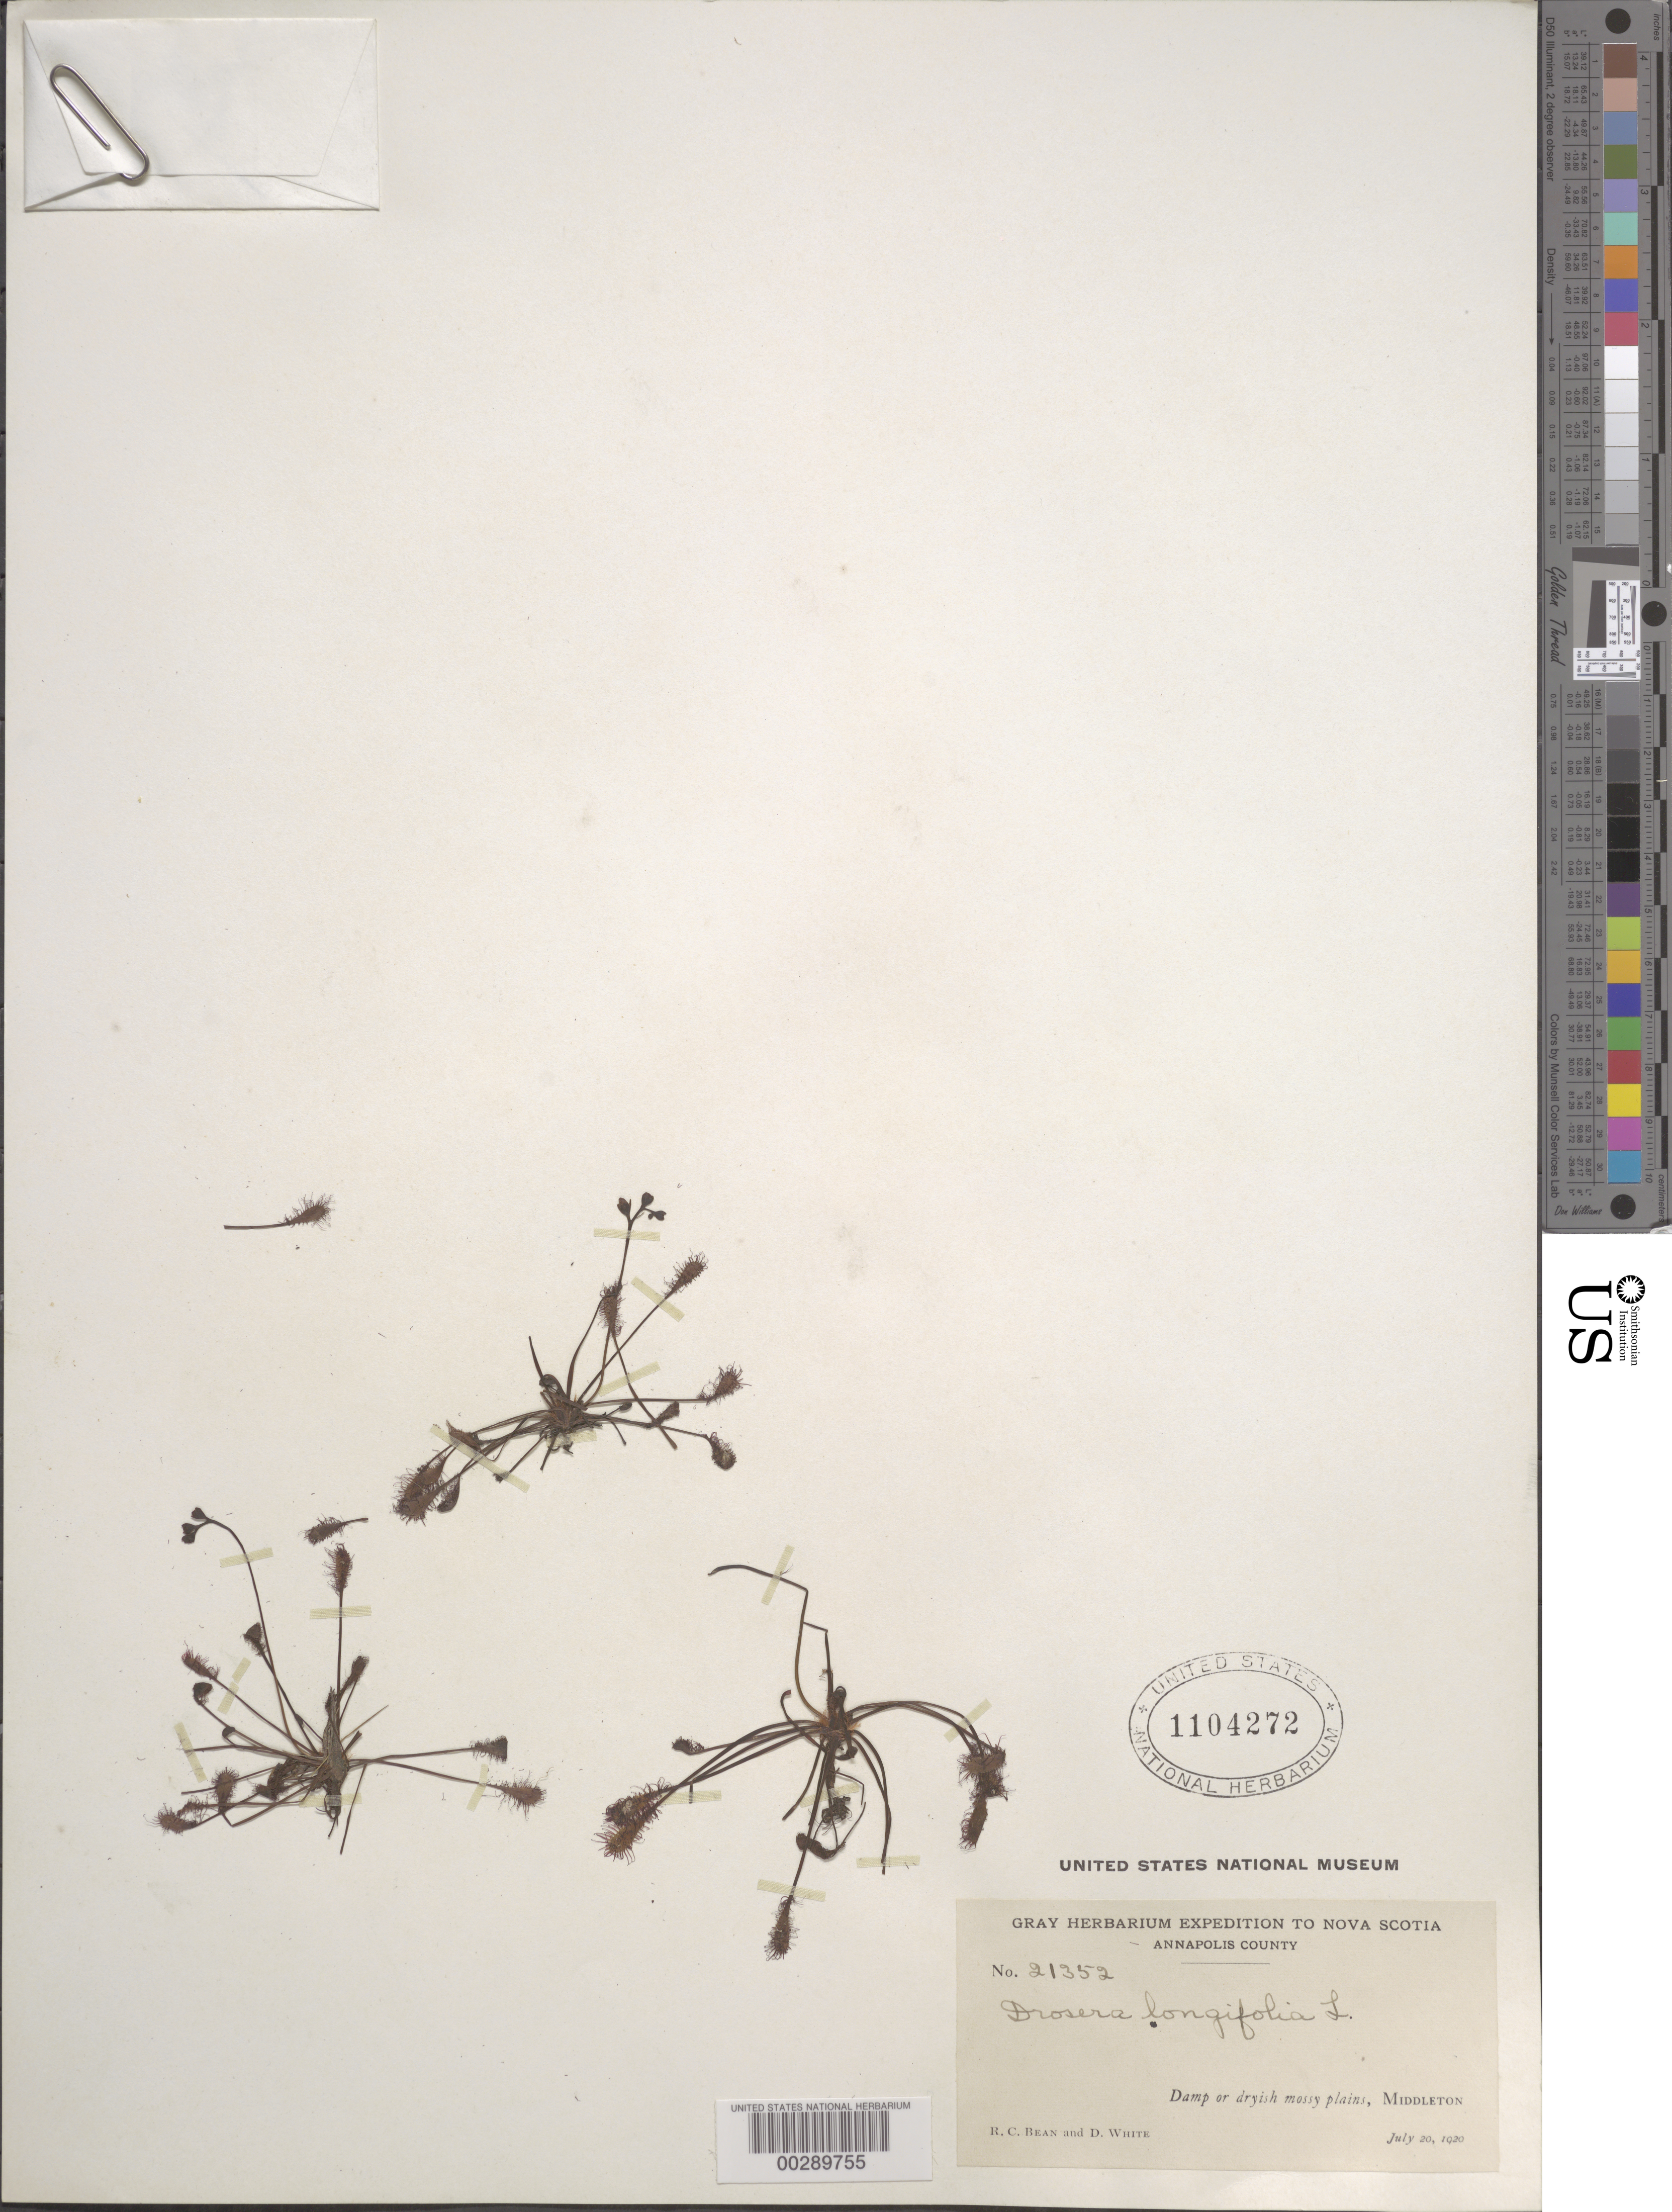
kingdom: Plantae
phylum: Tracheophyta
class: Magnoliopsida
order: Caryophyllales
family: Droseraceae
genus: Drosera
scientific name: Drosera intermedia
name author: Hayne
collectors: R. Bean & D. White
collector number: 21352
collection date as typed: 20 Jul 1920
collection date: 1920-07-20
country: Canada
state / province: Nova Scotia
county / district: Annapolis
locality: Annapolis co,. middleton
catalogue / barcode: US 1104272